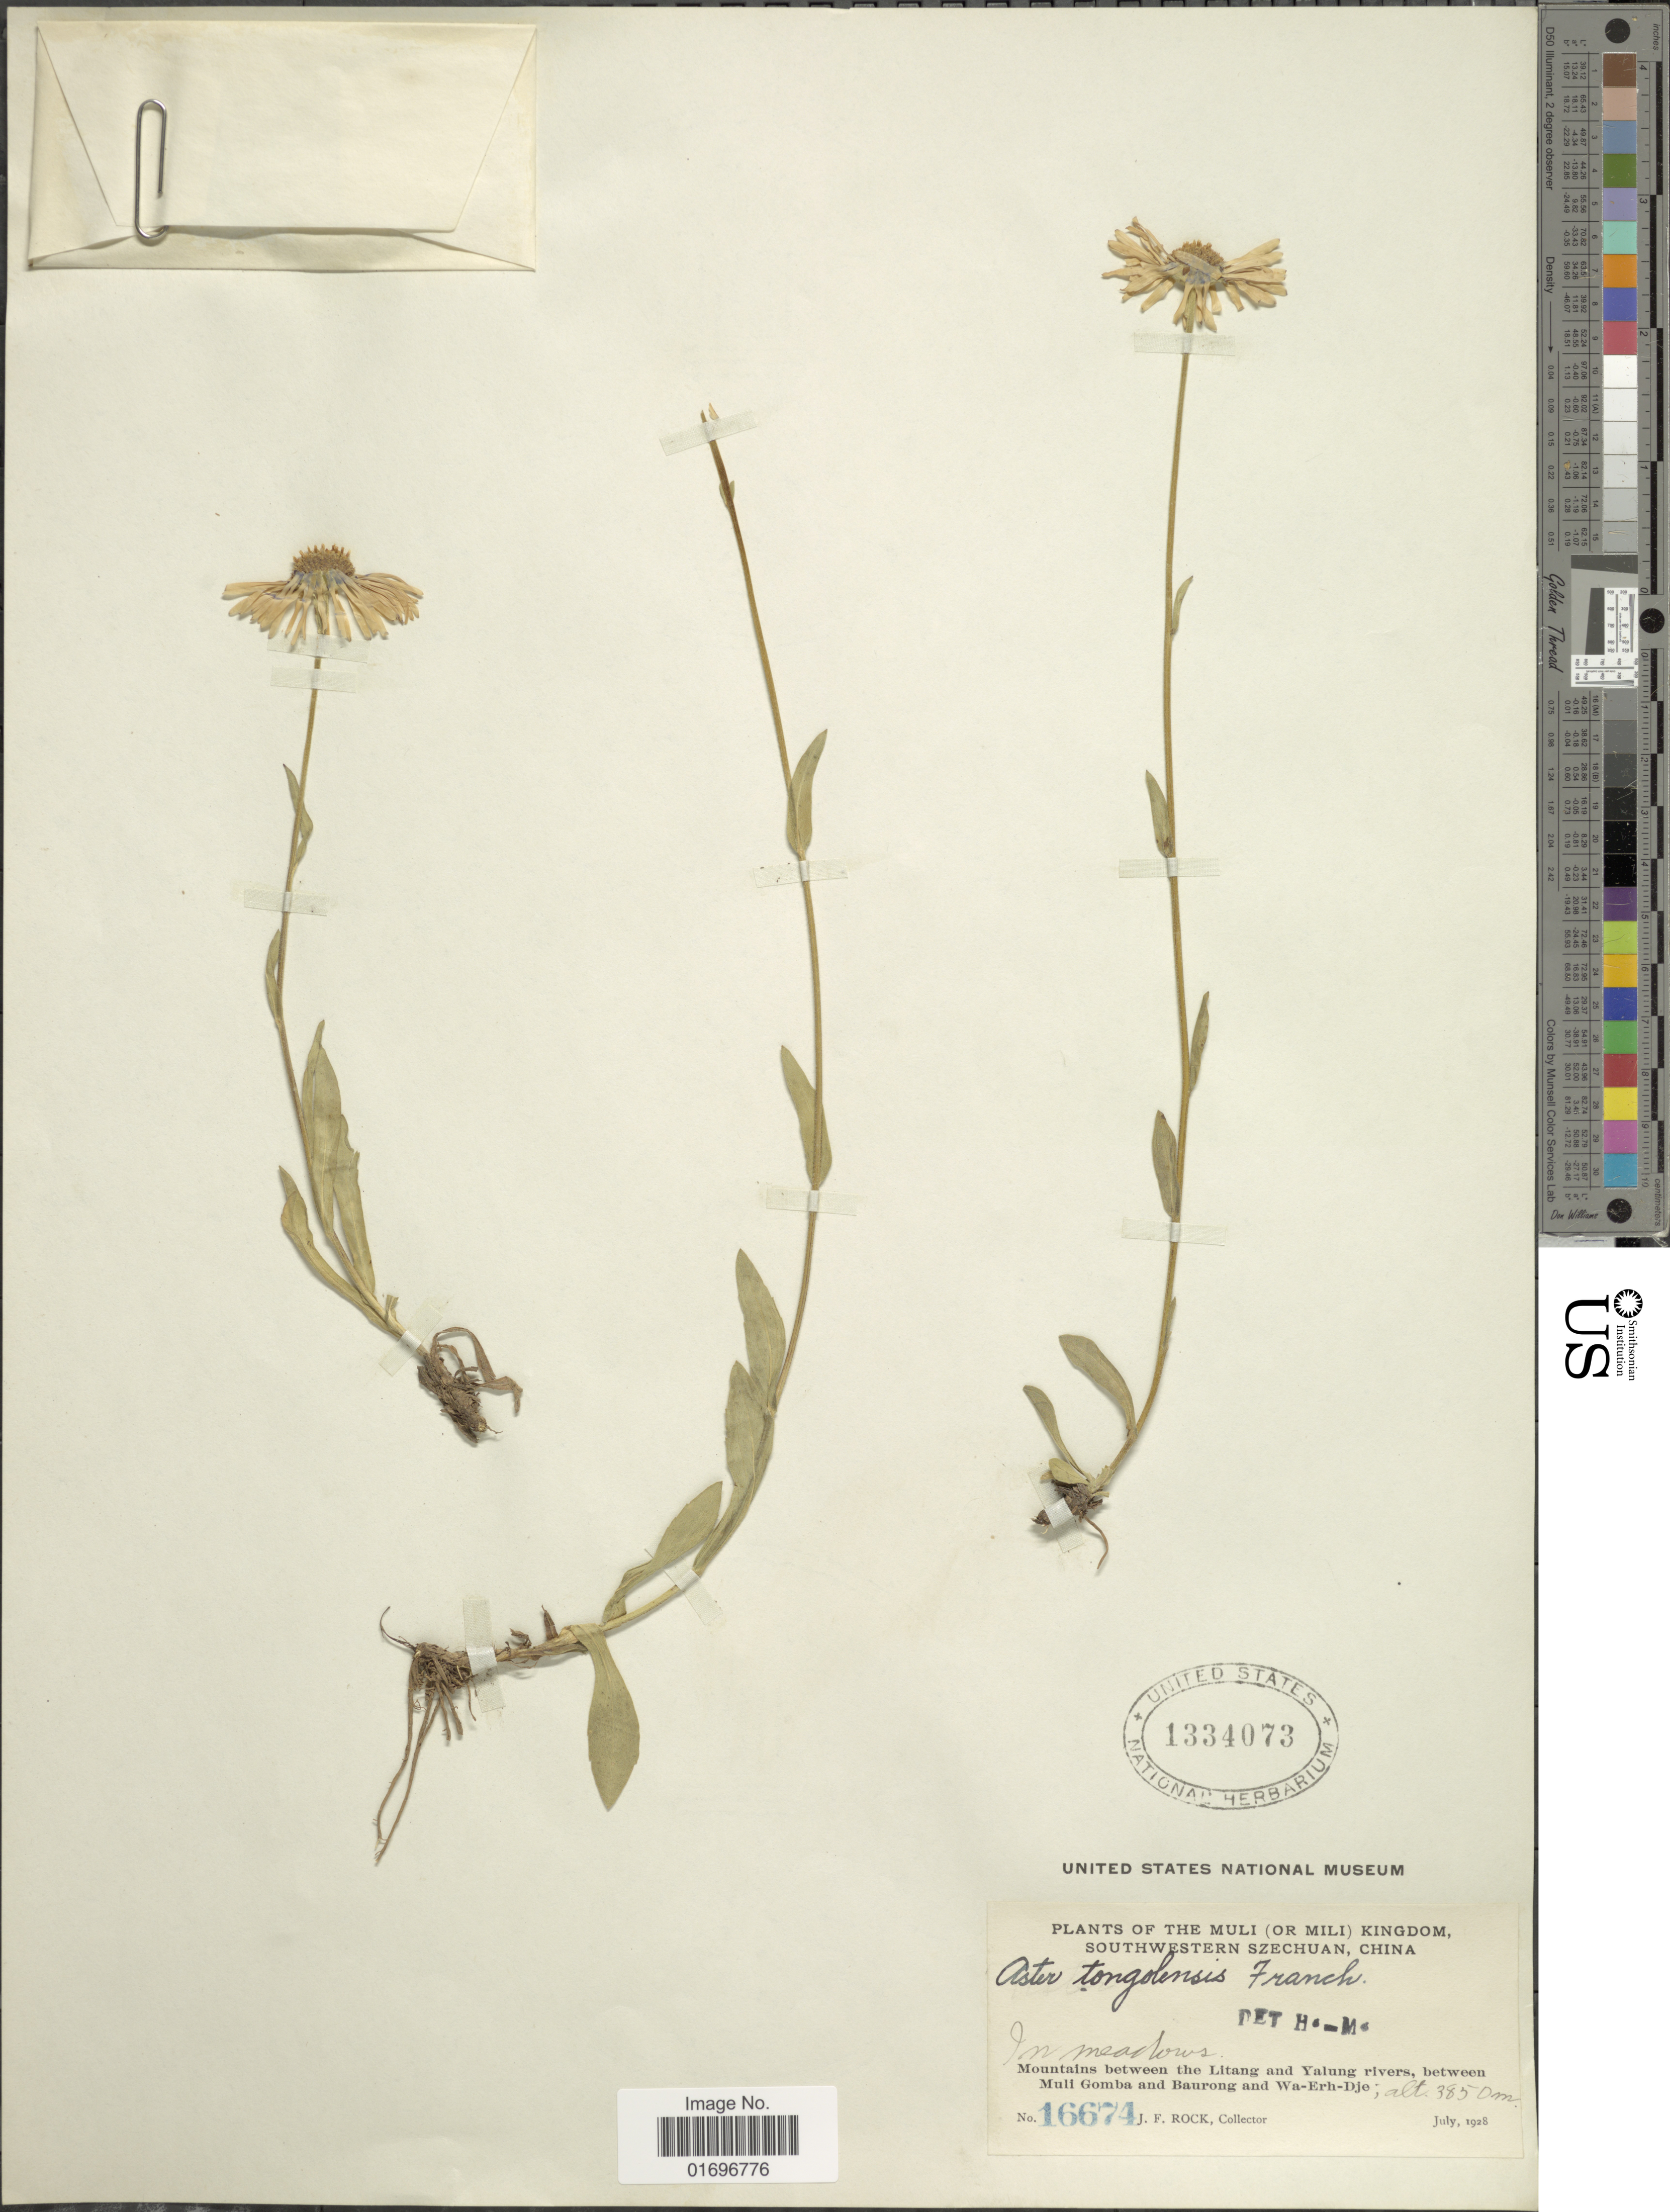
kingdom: Plantae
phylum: Tracheophyta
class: Magnoliopsida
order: Asterales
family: Asteraceae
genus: Aster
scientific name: Aster tongolensis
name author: Franch.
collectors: J. Rock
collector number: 16674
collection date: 1928-07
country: China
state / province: Sichuan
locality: Muli (or Mili) Kingdom, Southwestern Szechuan, China. In meadows. Mountains between the Litang and Yalung rivers, between Muli Gomba and Baurong and Wa-Erh-Dje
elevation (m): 3850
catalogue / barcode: US 1334073